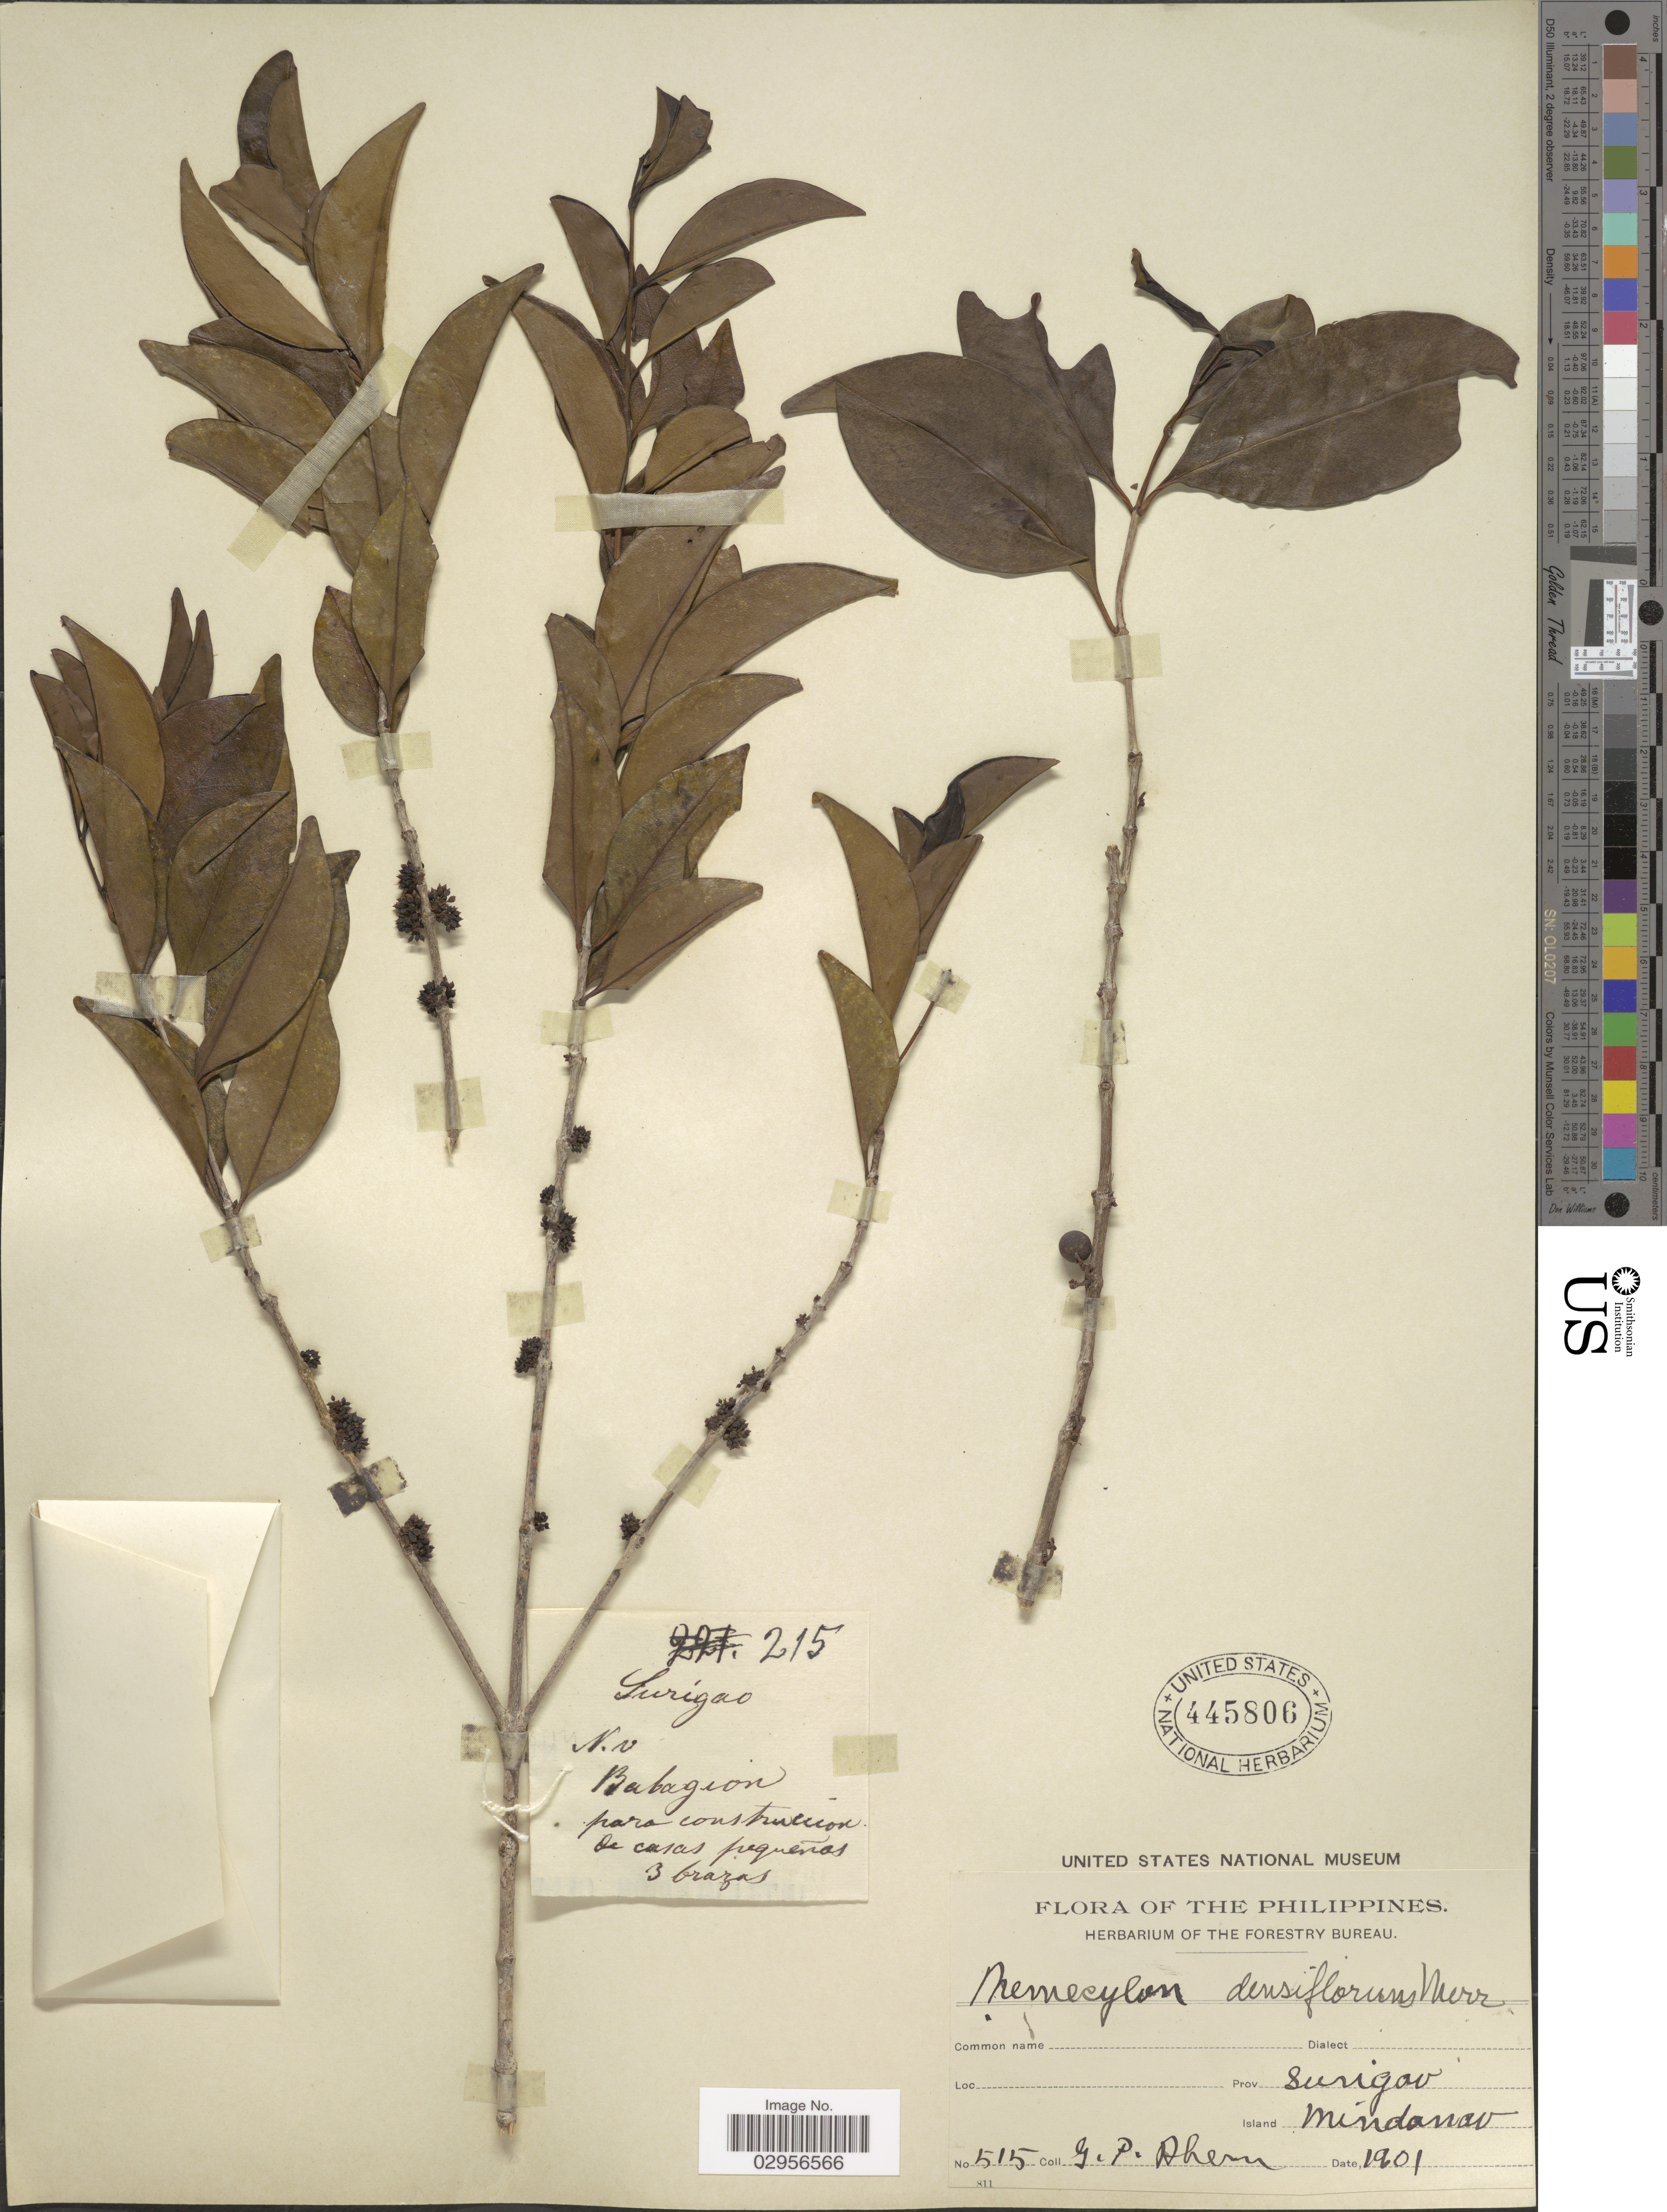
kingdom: Plantae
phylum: Tracheophyta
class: Magnoliopsida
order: Myrtales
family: Melastomataceae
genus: Memecylon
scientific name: Memecylon densiflorum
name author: Merr.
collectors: G. Ahern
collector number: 515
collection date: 1901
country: Philippines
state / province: Caraga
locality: Prov. Surigao, Island Mindanao.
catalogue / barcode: US 445806